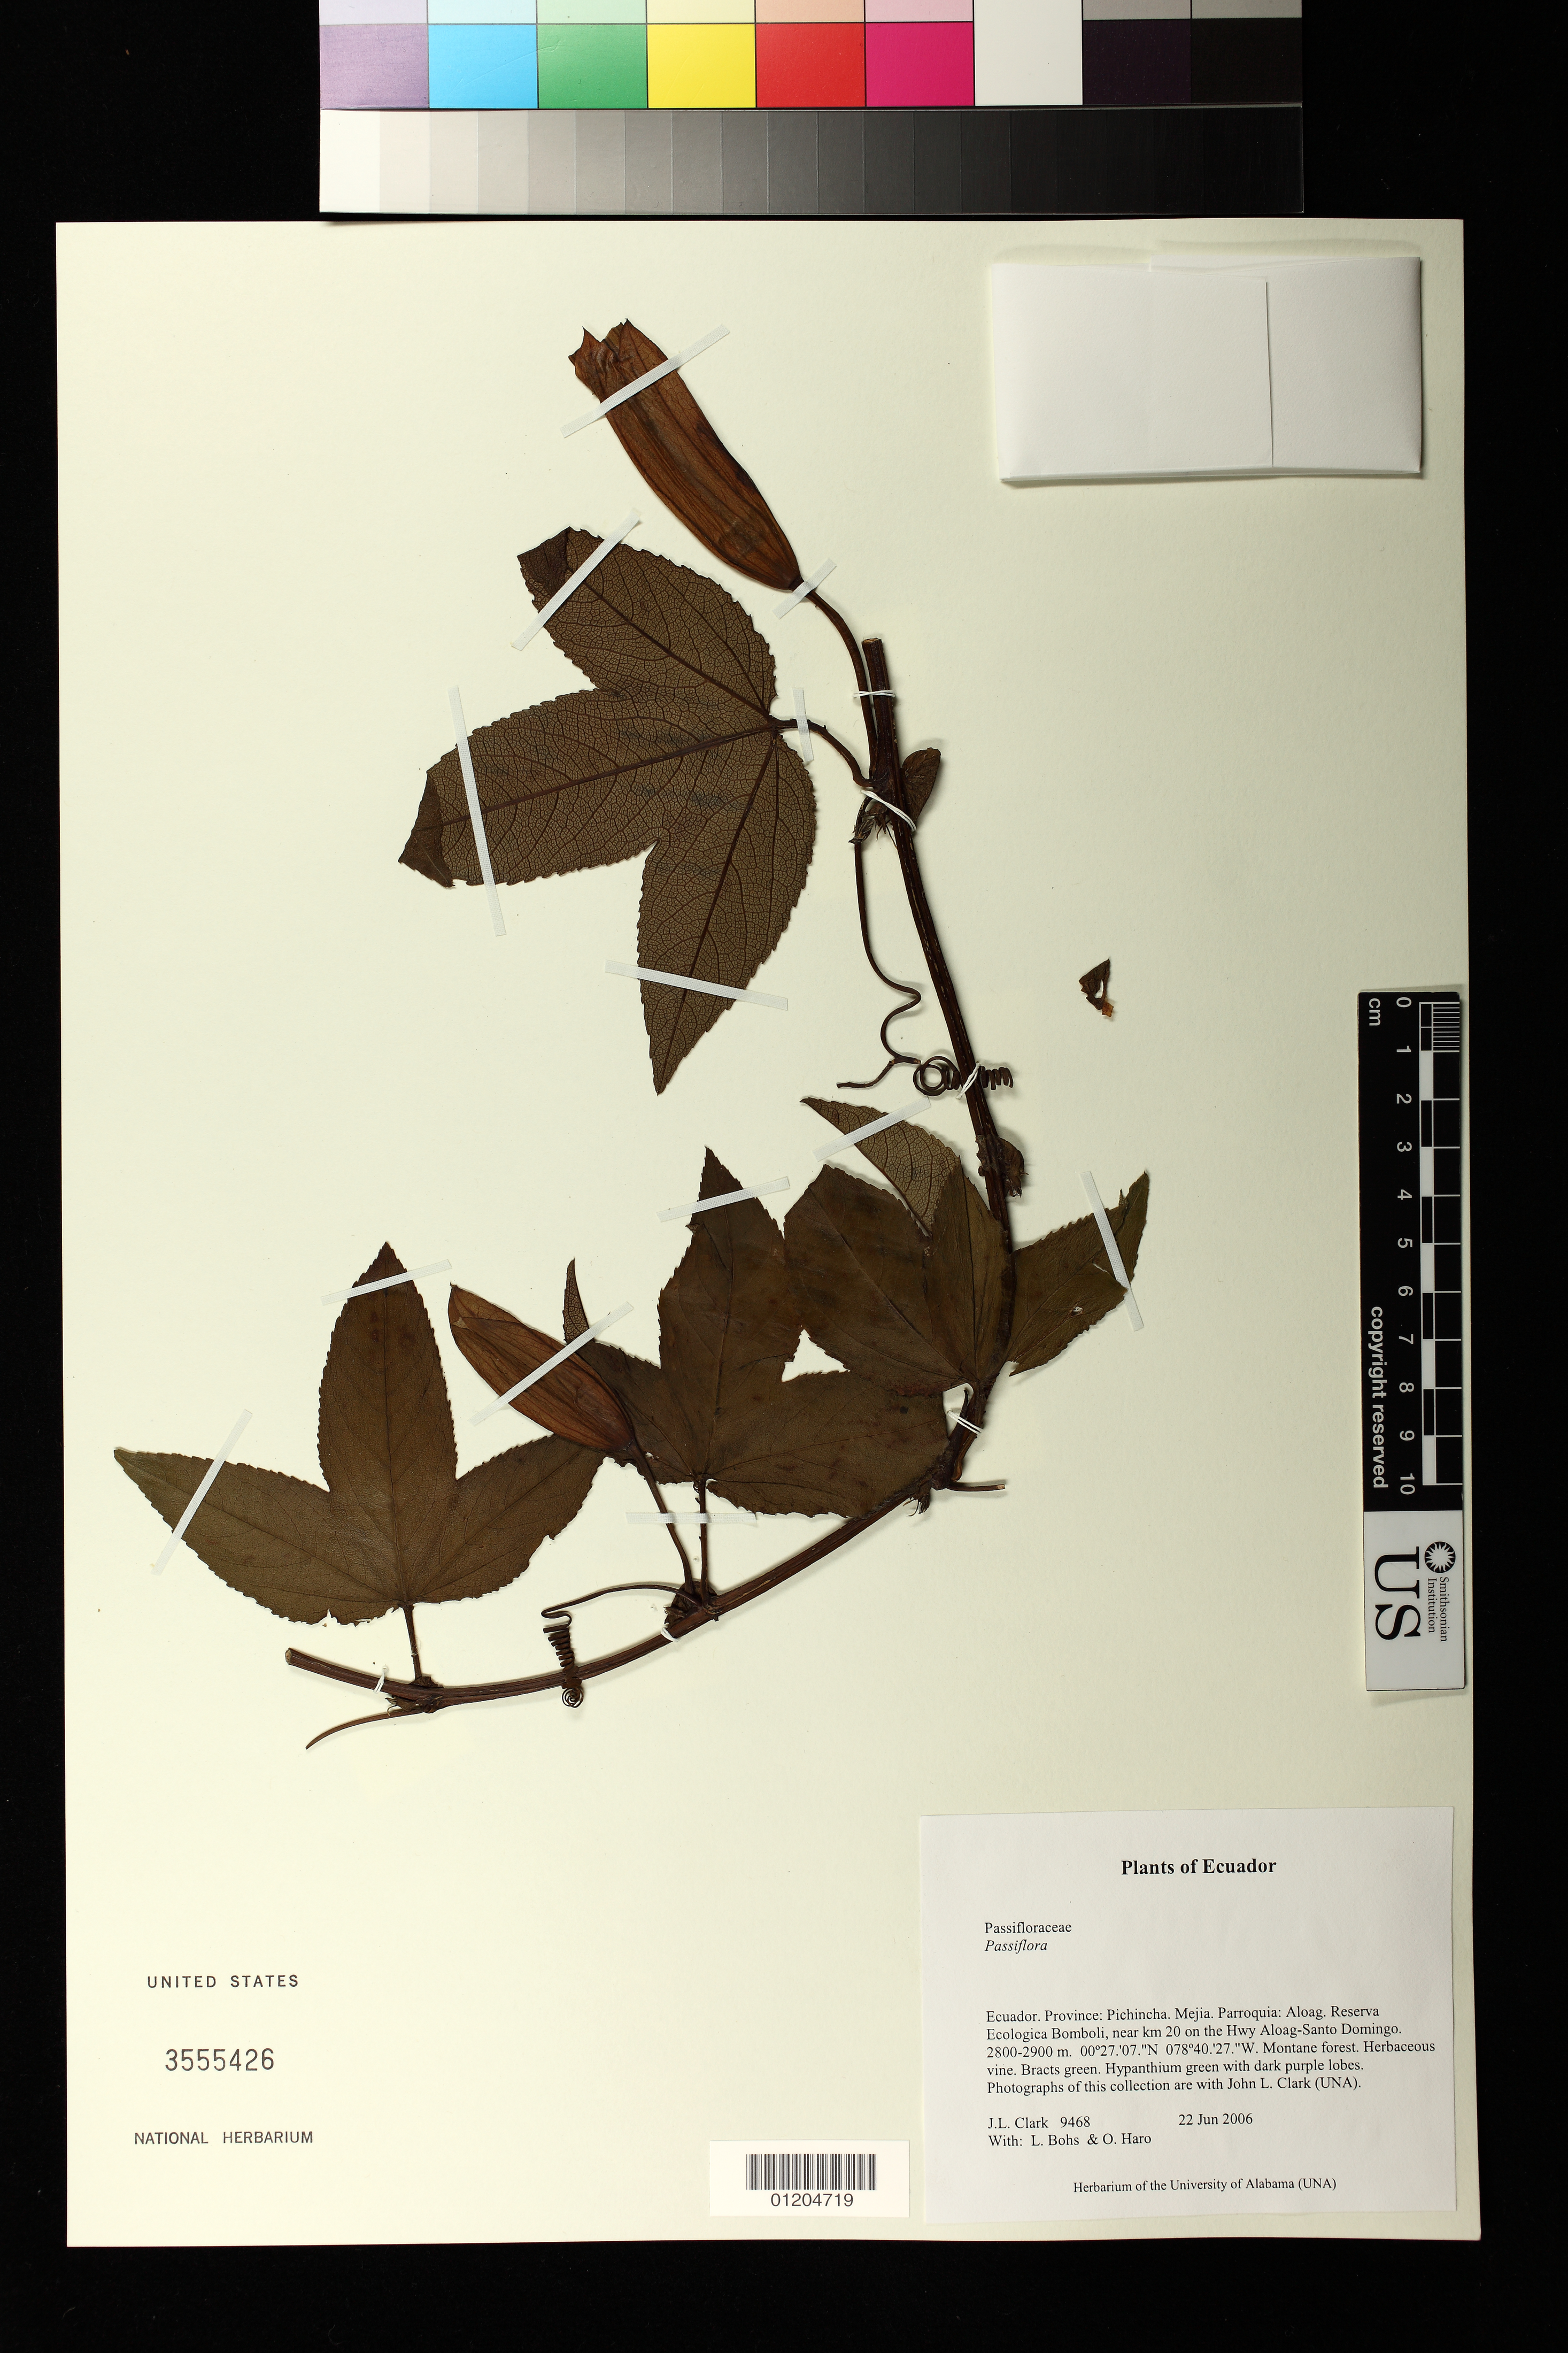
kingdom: Plantae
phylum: Tracheophyta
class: Magnoliopsida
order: Malpighiales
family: Passifloraceae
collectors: J. L. Clark, L. A. Bohs & O. Haro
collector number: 9468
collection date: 2006-06-22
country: Ecuador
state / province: Pichincha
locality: Province: Pichincha. Mejia. Parroquia: Aloag. Reserva Ecologica Bomboli, near km 20 on the Hwy Aloag-Santo Domingo. Montane forest.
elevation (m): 2800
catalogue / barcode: US 3555426